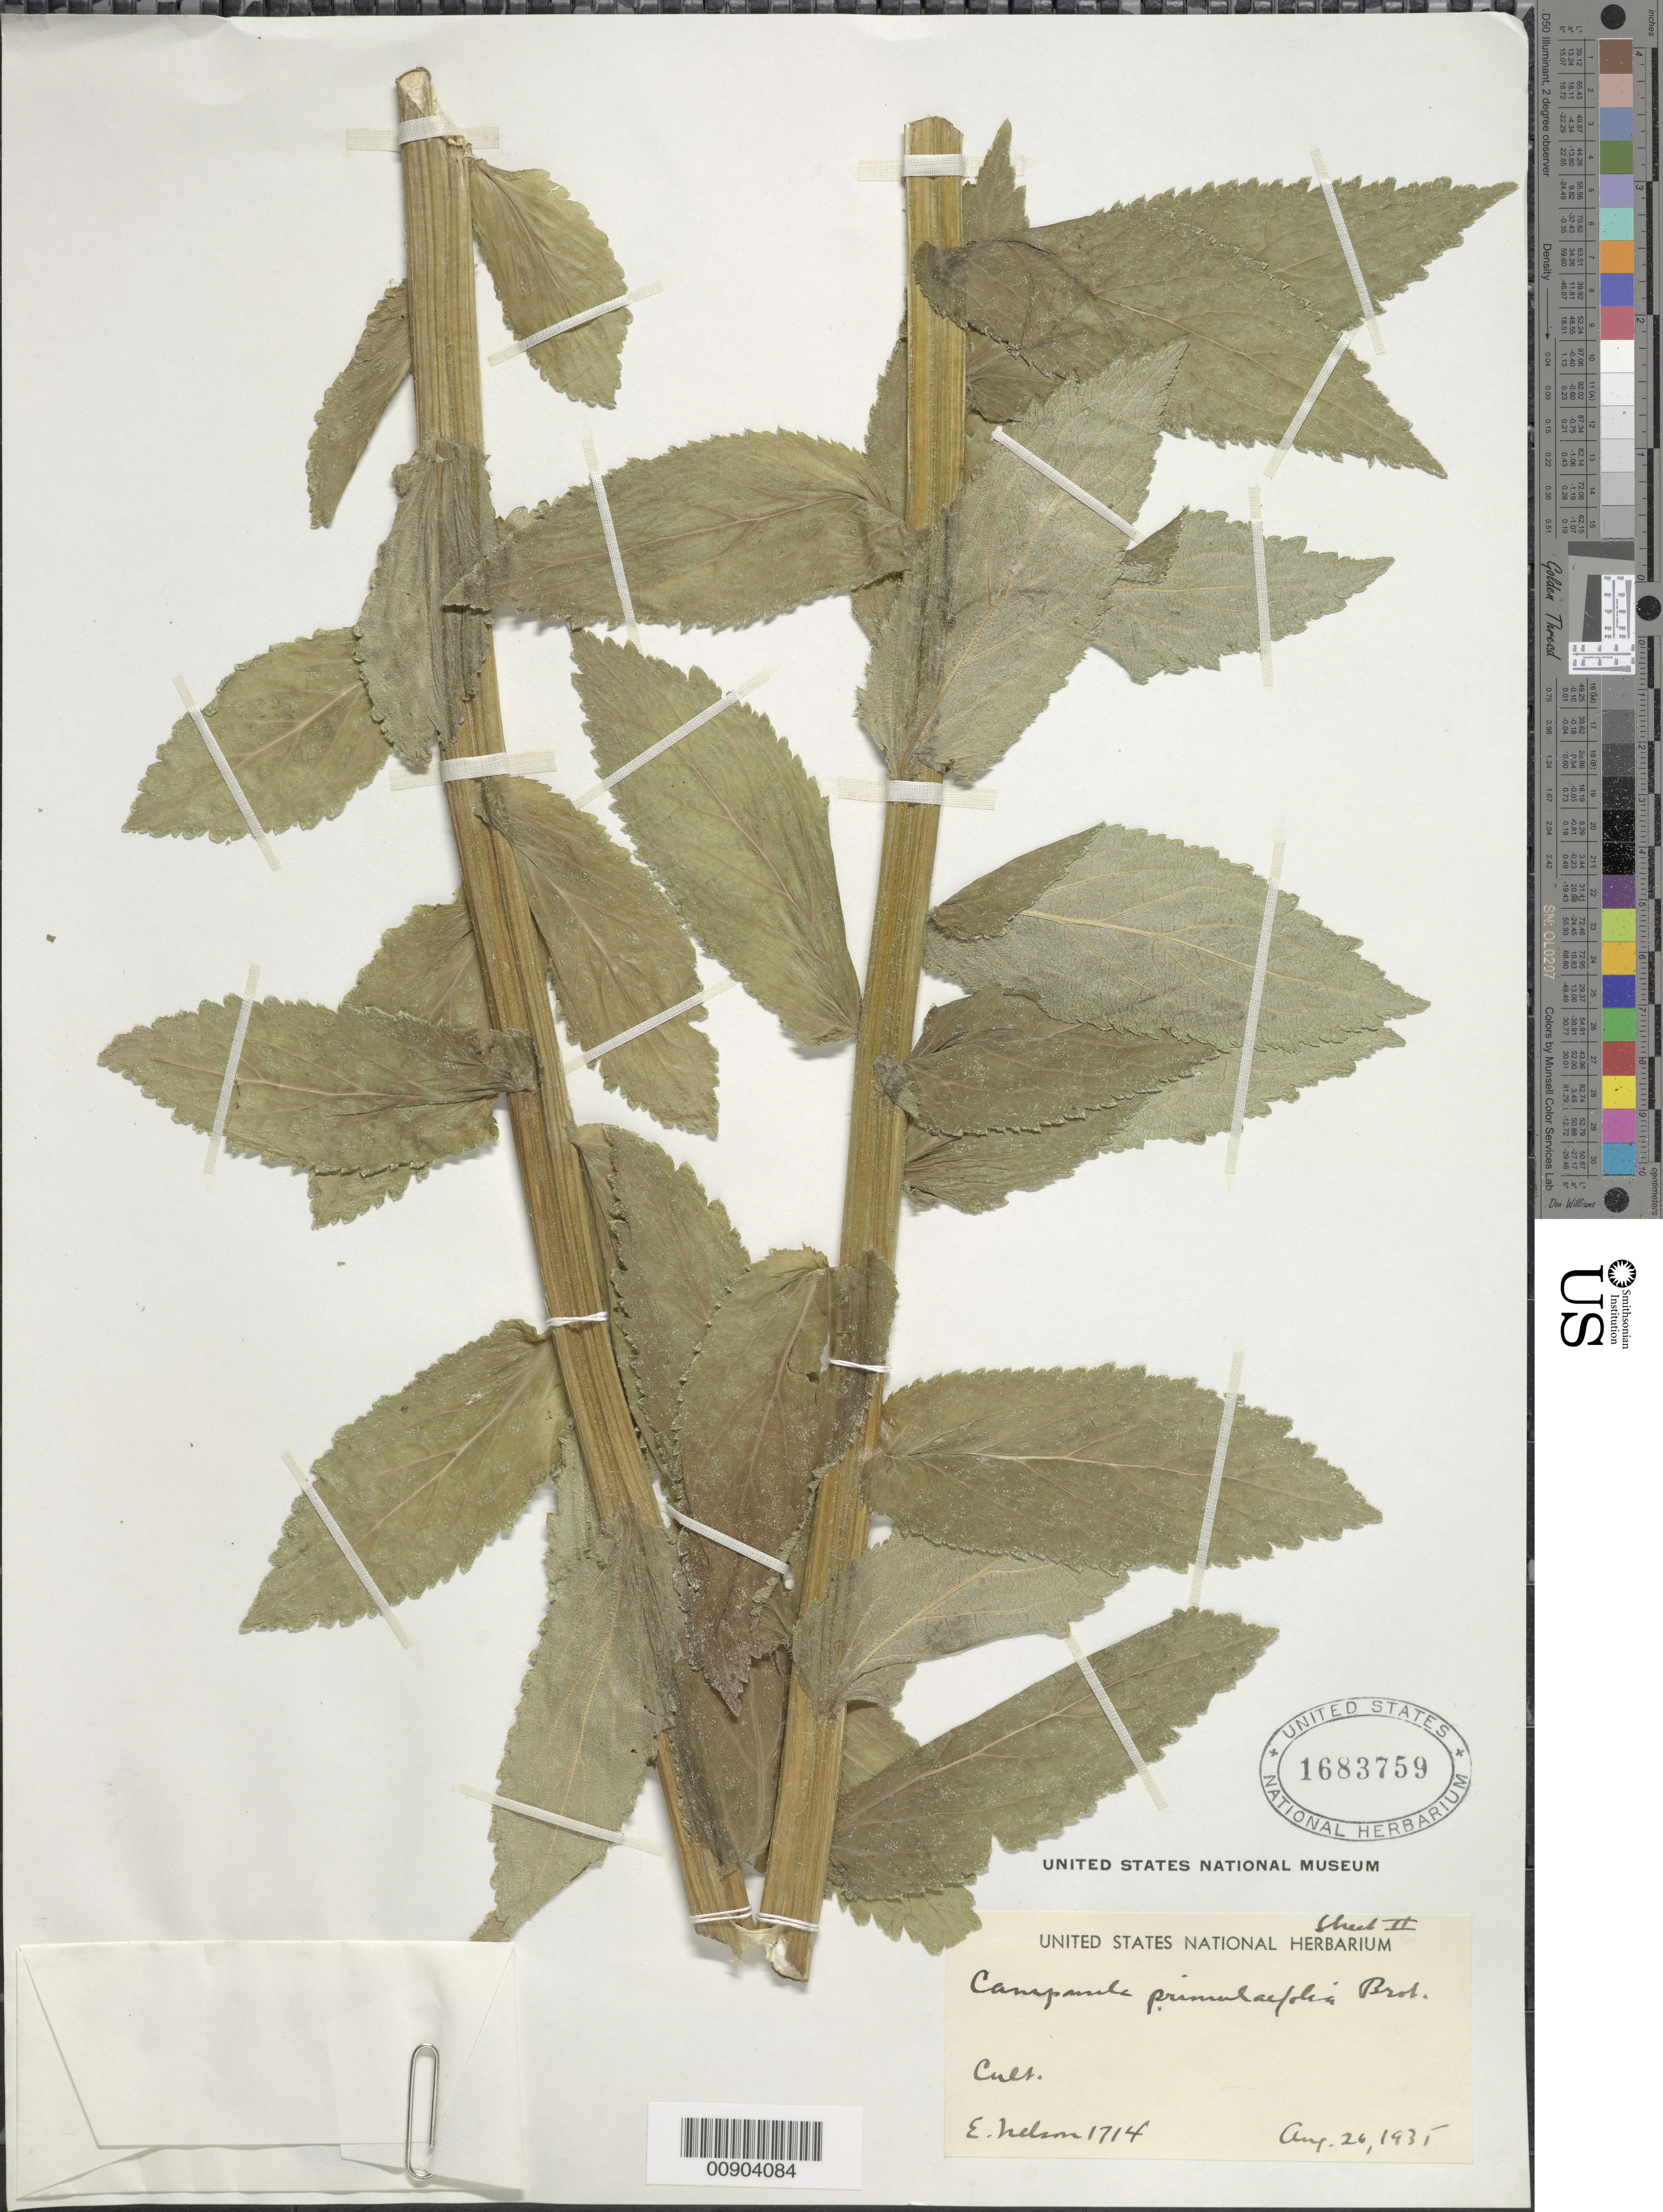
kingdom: Plantae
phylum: Tracheophyta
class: Magnoliopsida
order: Asterales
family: Campanulaceae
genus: Campanula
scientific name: Campanula primulaefolia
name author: Brot.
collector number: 1714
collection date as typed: Aug. 26, 1935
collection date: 1935-08-26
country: United States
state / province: Washington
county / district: Yakima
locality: Grown in garden of Miss Sorster Anthon. Root from Versailles, France.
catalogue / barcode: US 1683759